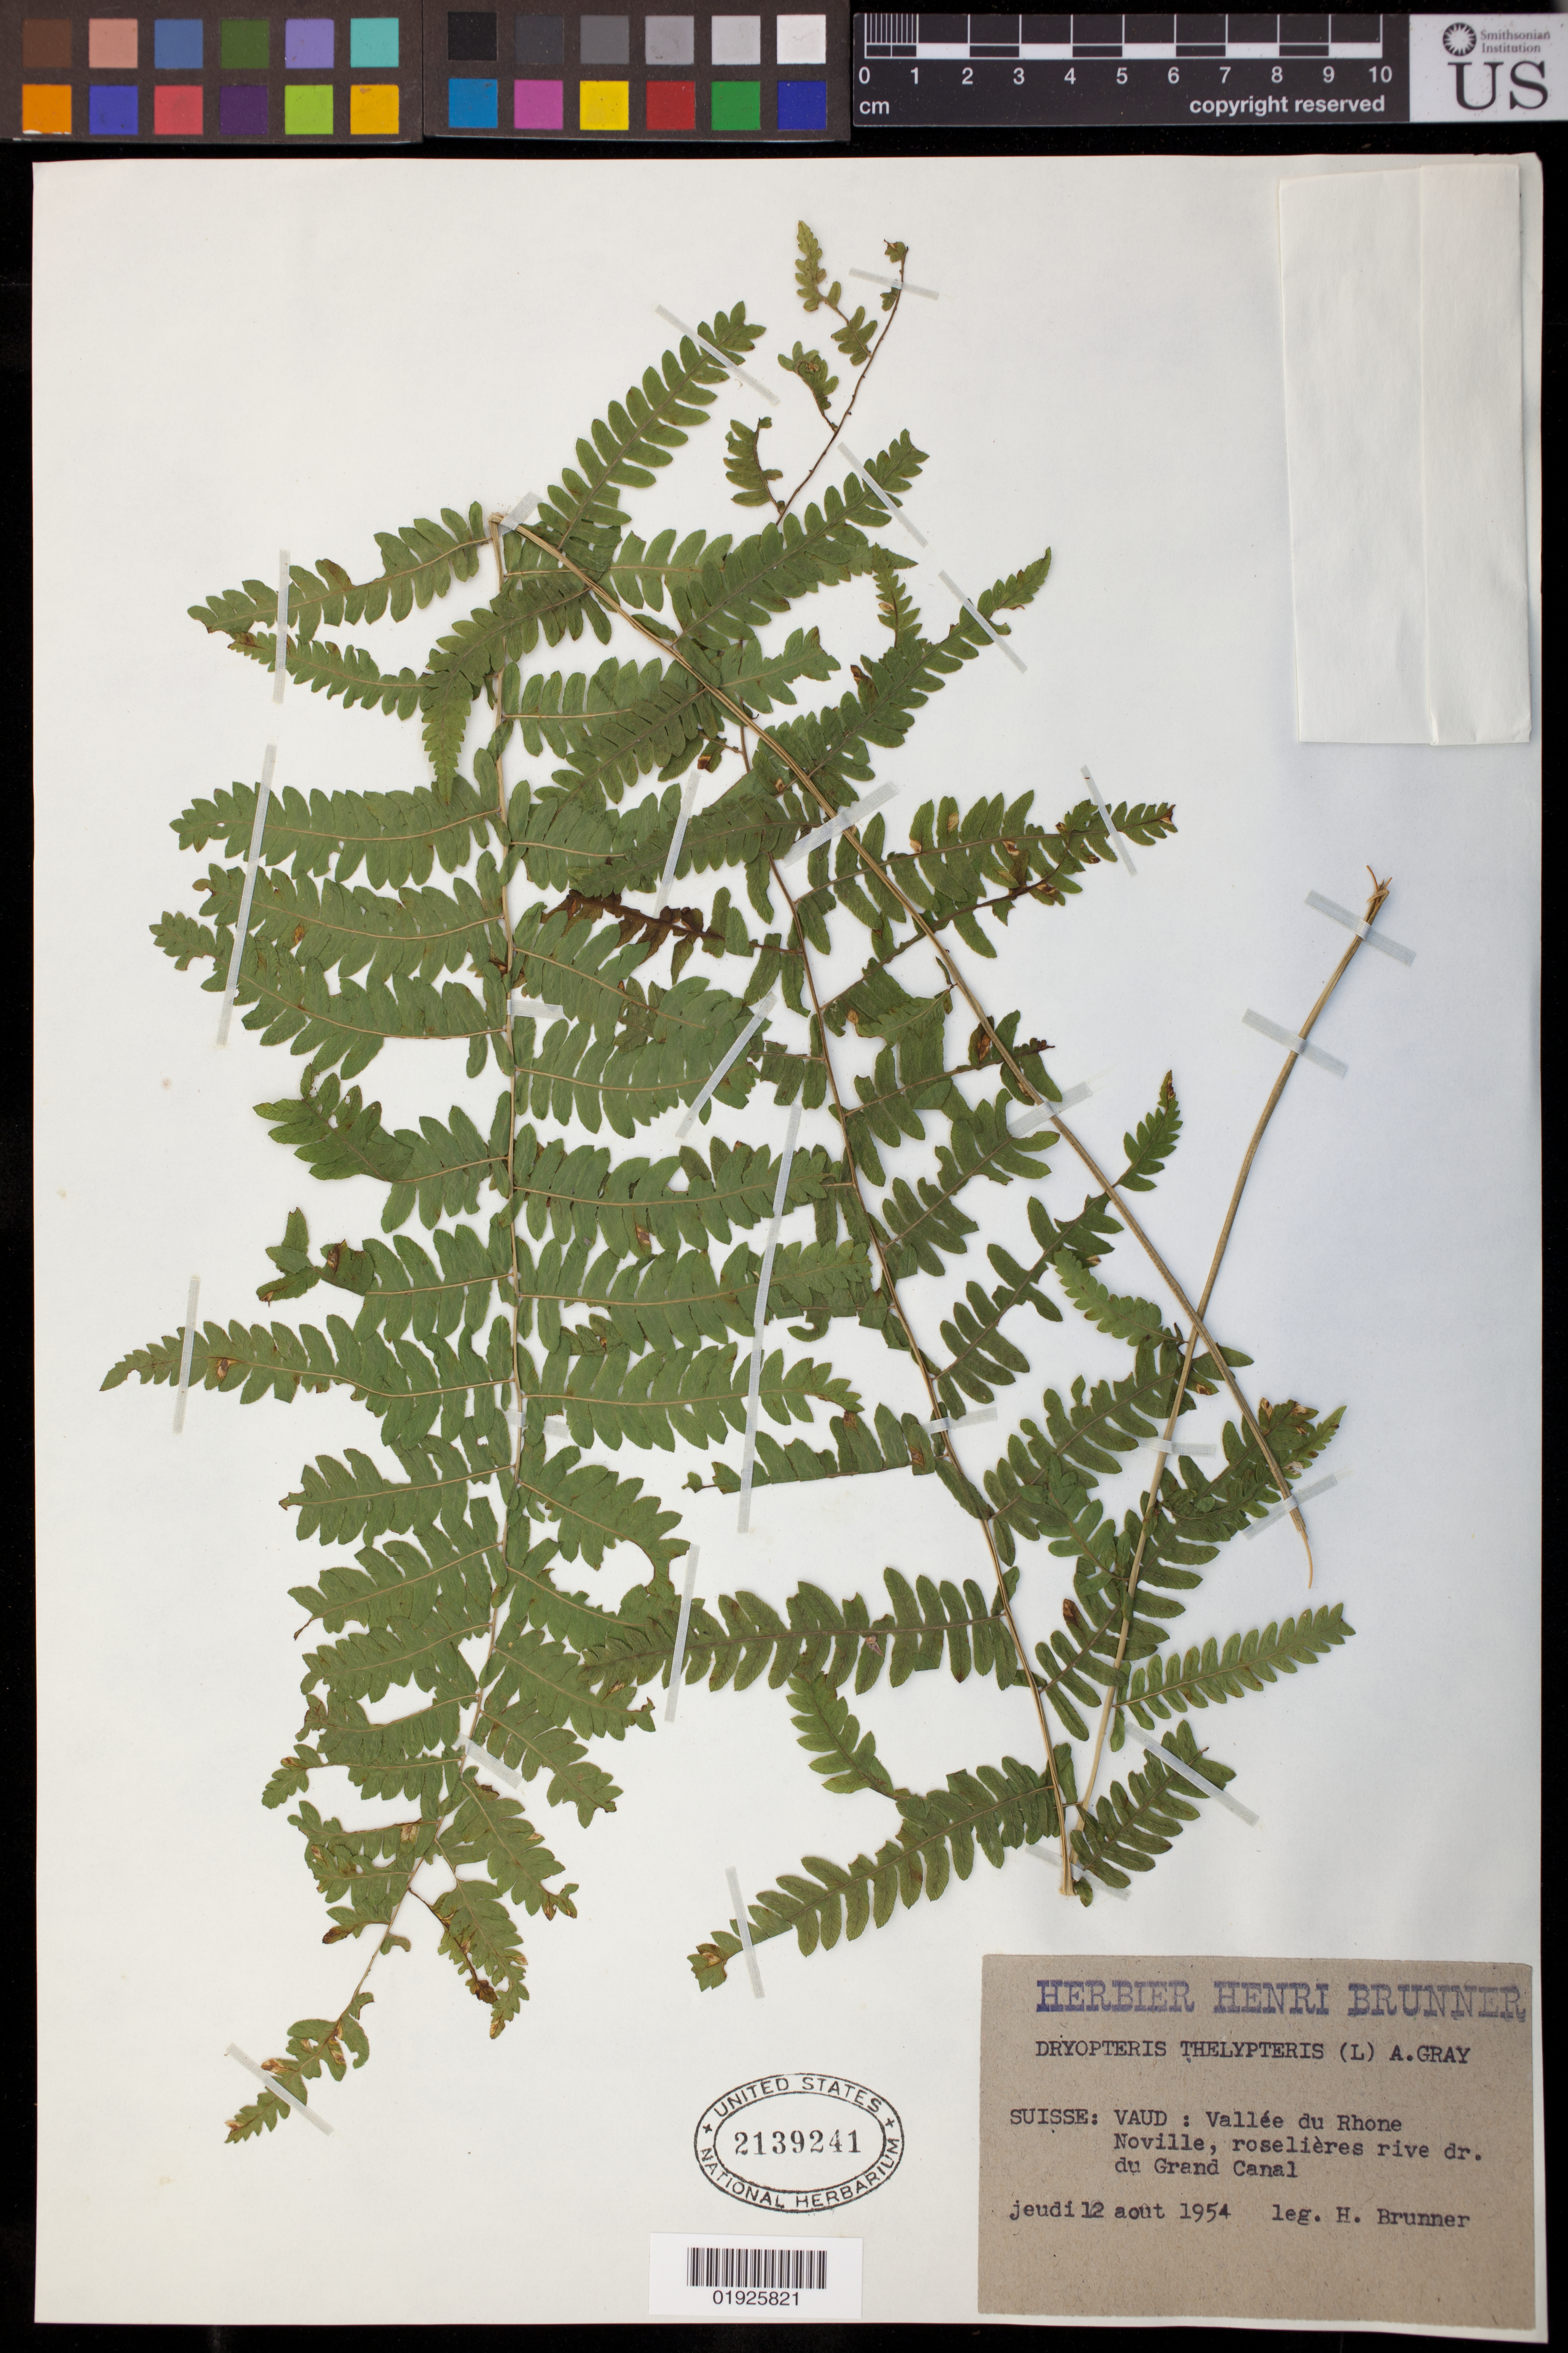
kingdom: Plantae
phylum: Tracheophyta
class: Polypodiopsida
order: Polypodiales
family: Thelypteridaceae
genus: Thelypteris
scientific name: Thelypteris palustris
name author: (Salisb.) Schott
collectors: H. Brunner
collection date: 1954-08-12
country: Switzerland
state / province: Vaud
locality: Vallee du Rhone Noville, roseliers rive dr. du Grand Canal.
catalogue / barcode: US 2139241